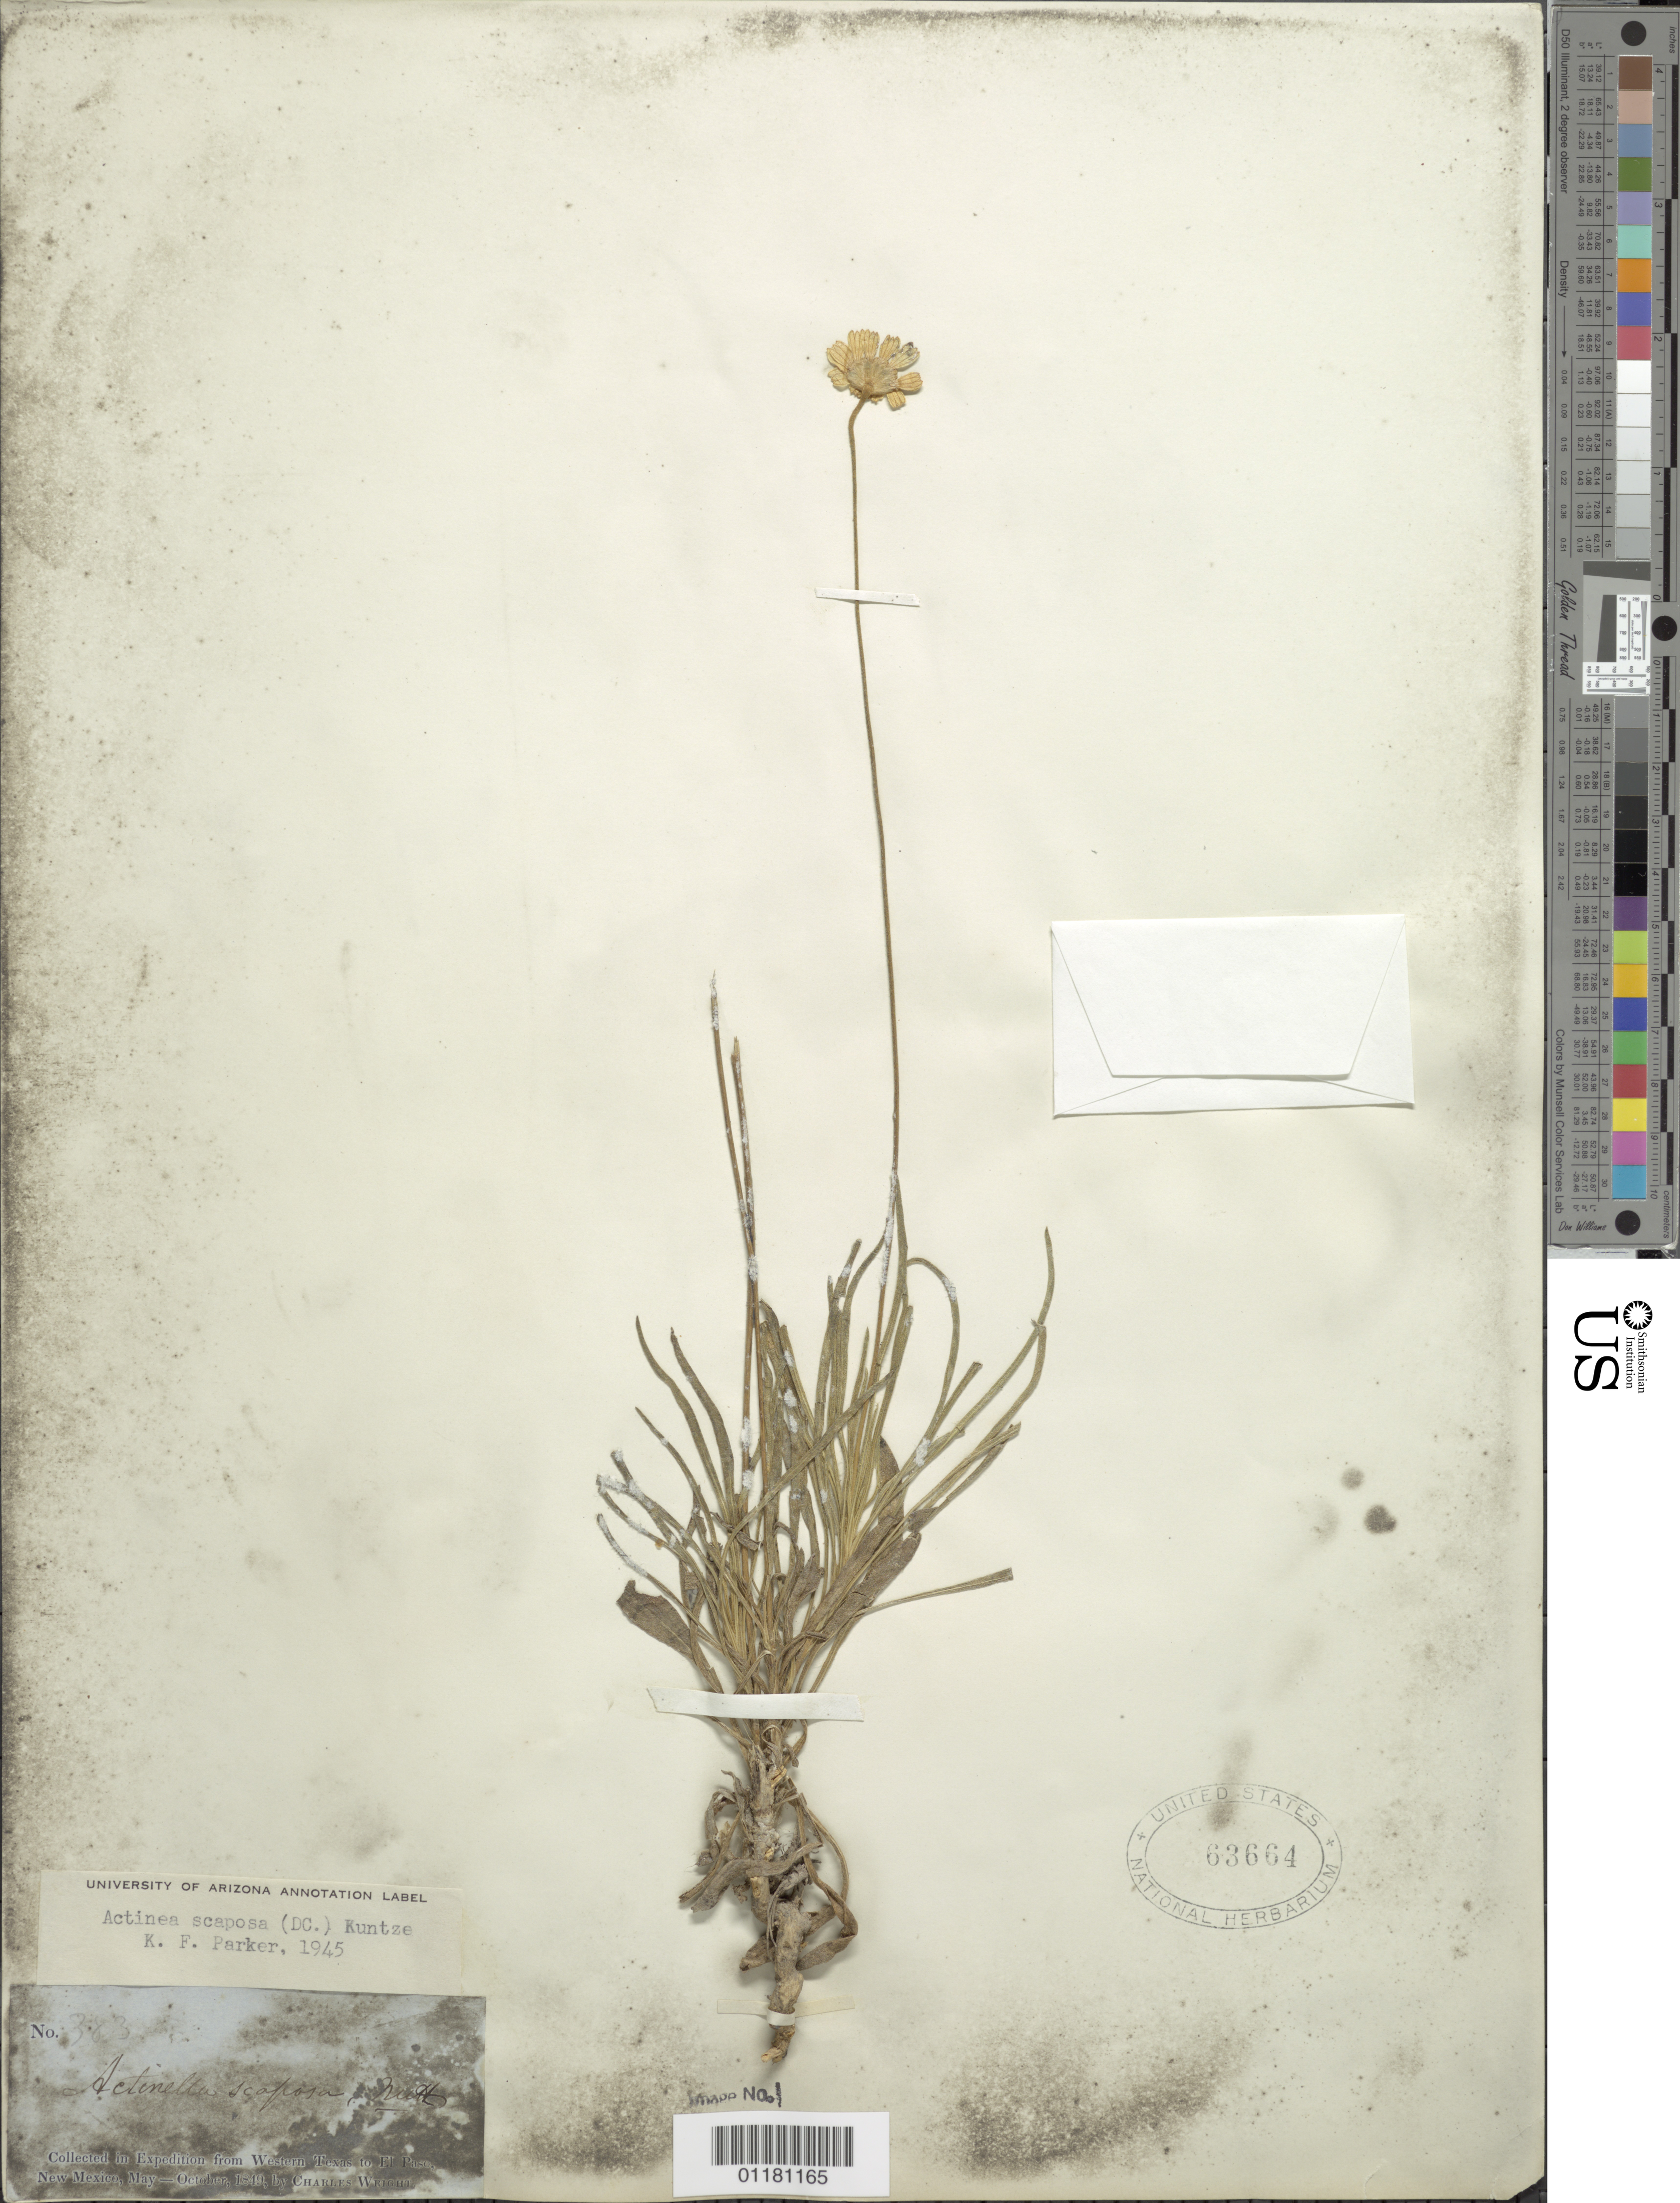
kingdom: Plantae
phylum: Tracheophyta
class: Magnoliopsida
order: Asterales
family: Asteraceae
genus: Actinea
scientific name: Actinea scaposa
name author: (DC.) Kuntze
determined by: Parker, K. F.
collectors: C. Wright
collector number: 383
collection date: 1849-05/1849-10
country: United States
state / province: New Mexico / Texas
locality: from Western Texas to El Paso, New Mexico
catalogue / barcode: US 63664